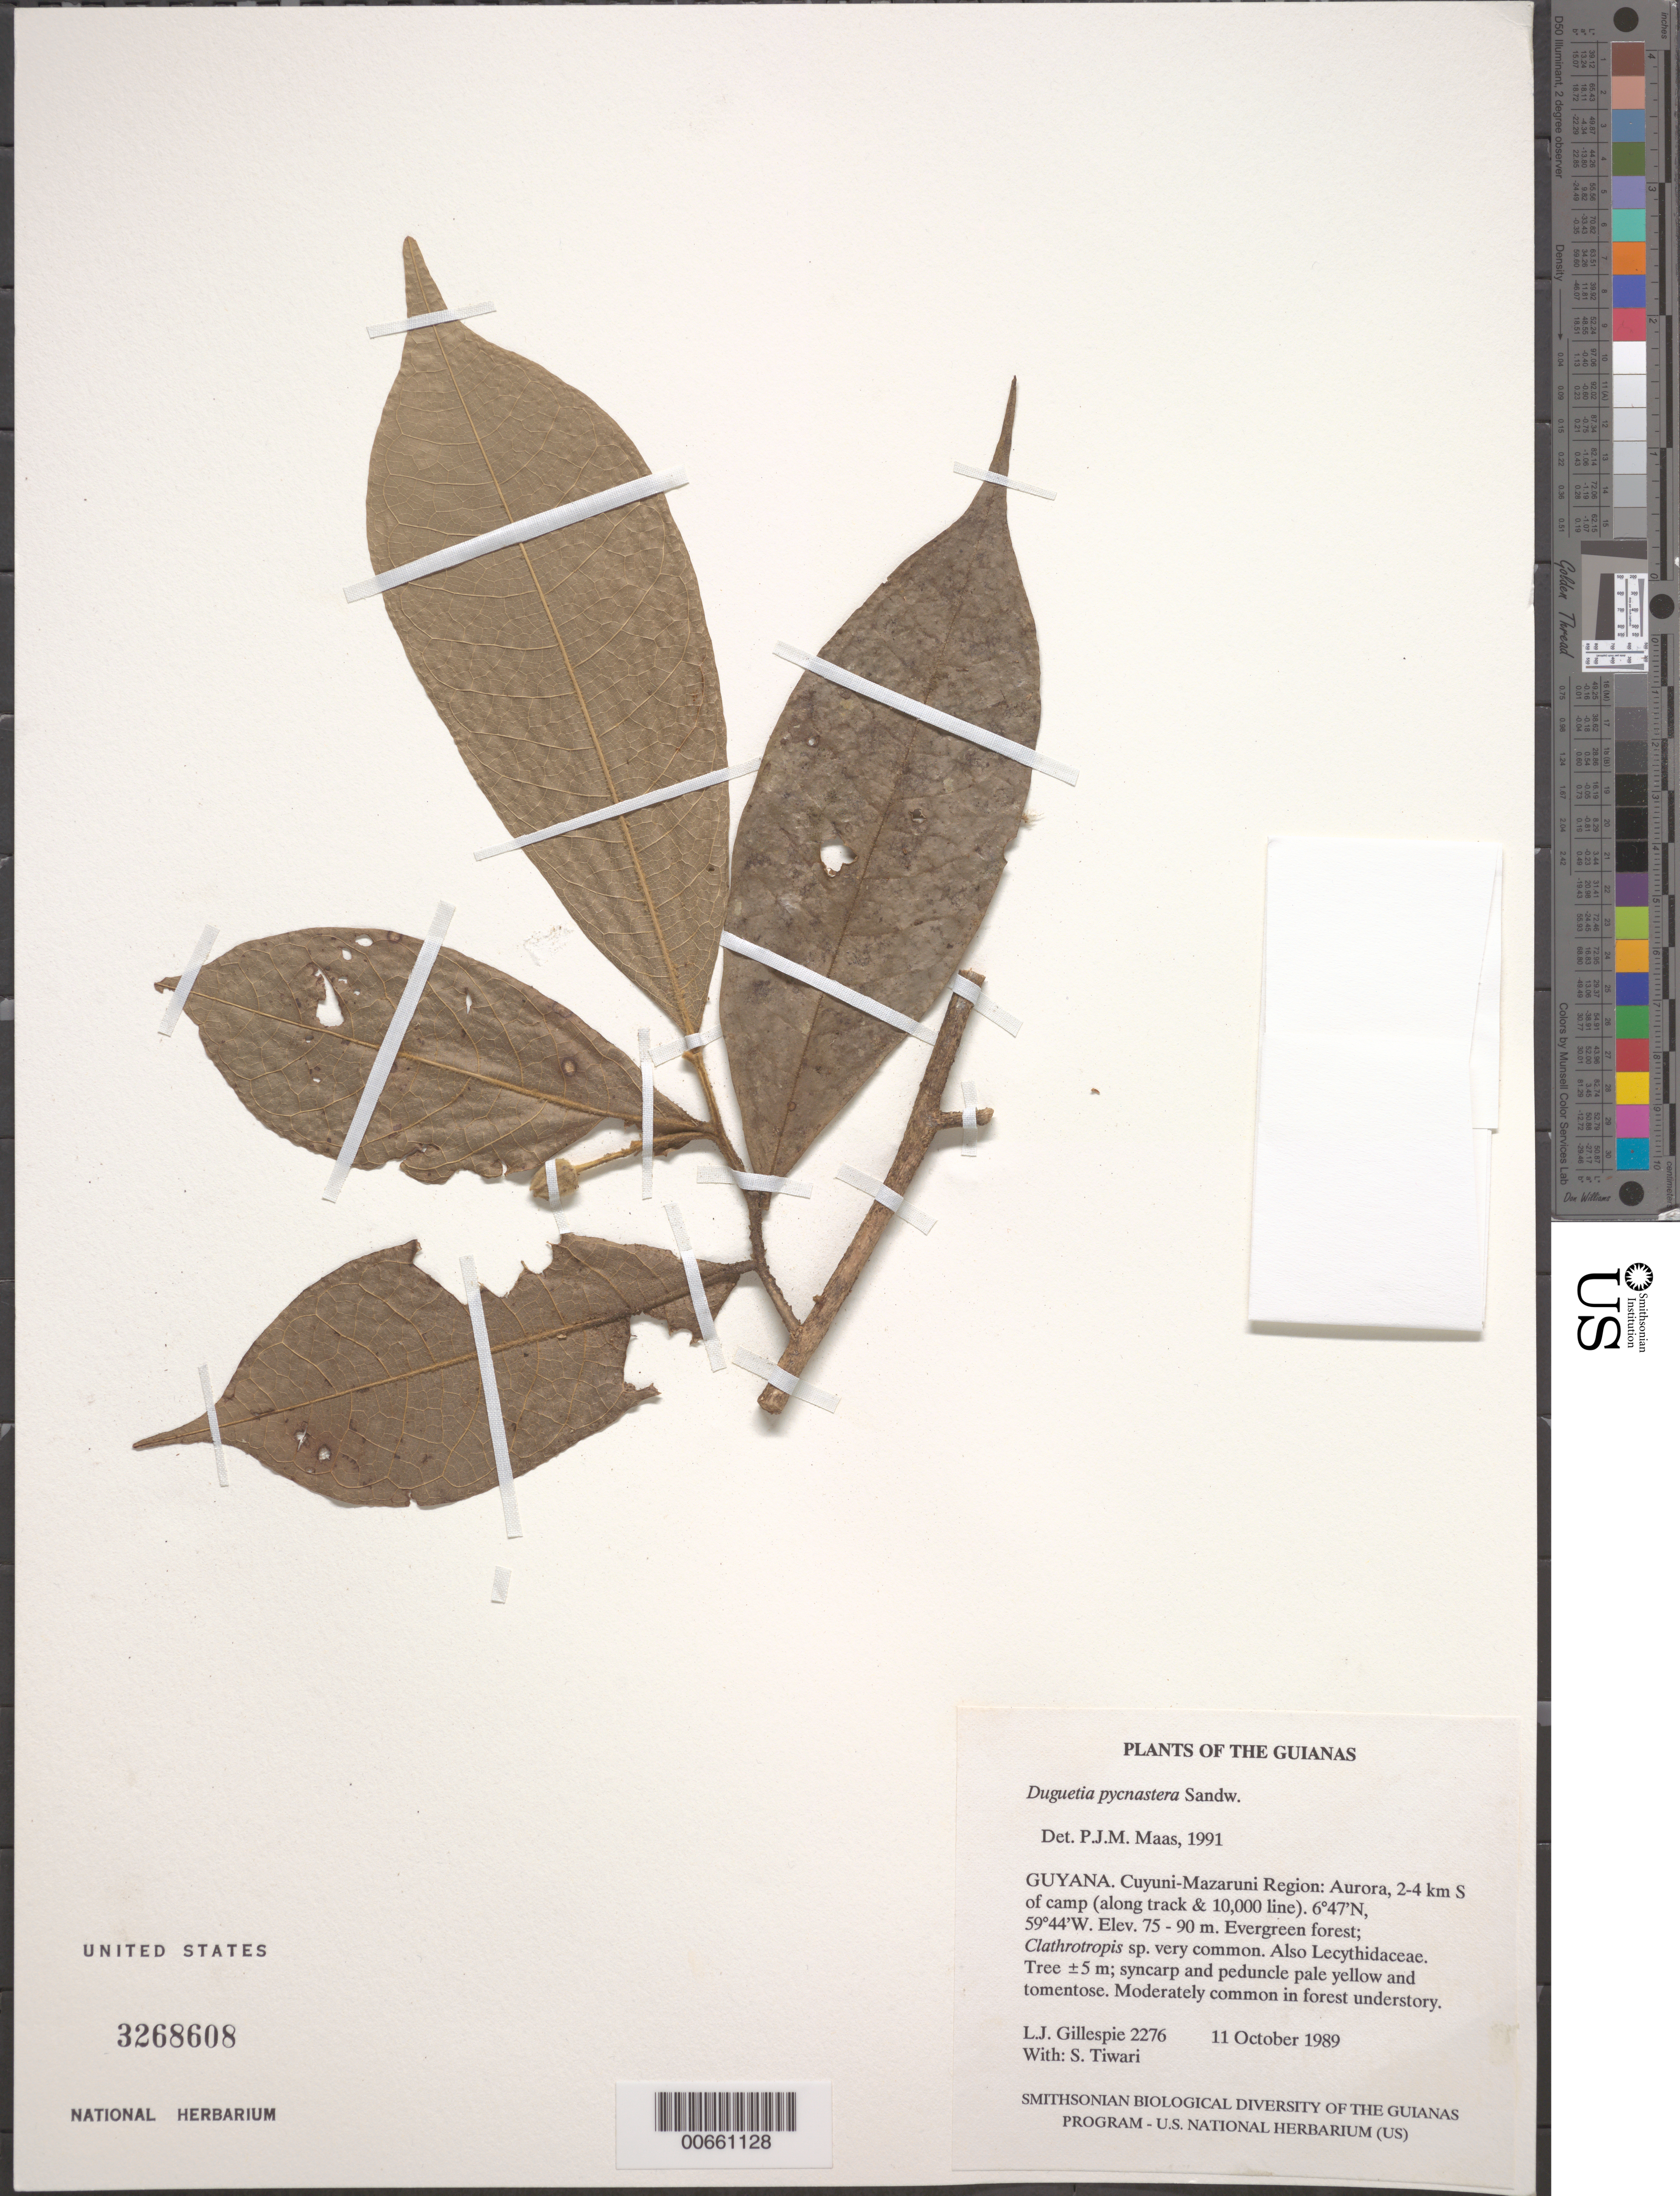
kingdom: Plantae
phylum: Tracheophyta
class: Magnoliopsida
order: Magnoliales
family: Annonaceae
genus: Duguetia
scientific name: Duguetia pycnastera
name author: Sandwith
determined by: Maas, Paul J. M.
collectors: L. J. Gillespie & S. Tiwari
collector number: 2276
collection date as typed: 11 October 1989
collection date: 1989-10-11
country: Guyana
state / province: Cuyuni-Mazaruni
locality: Aurora, 2-4 km S of camp (along track & 10,000 line)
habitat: Evergreen forest; Clathrotropis sp. very common. Also Lecythidaceae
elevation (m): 75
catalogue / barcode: US 3268608